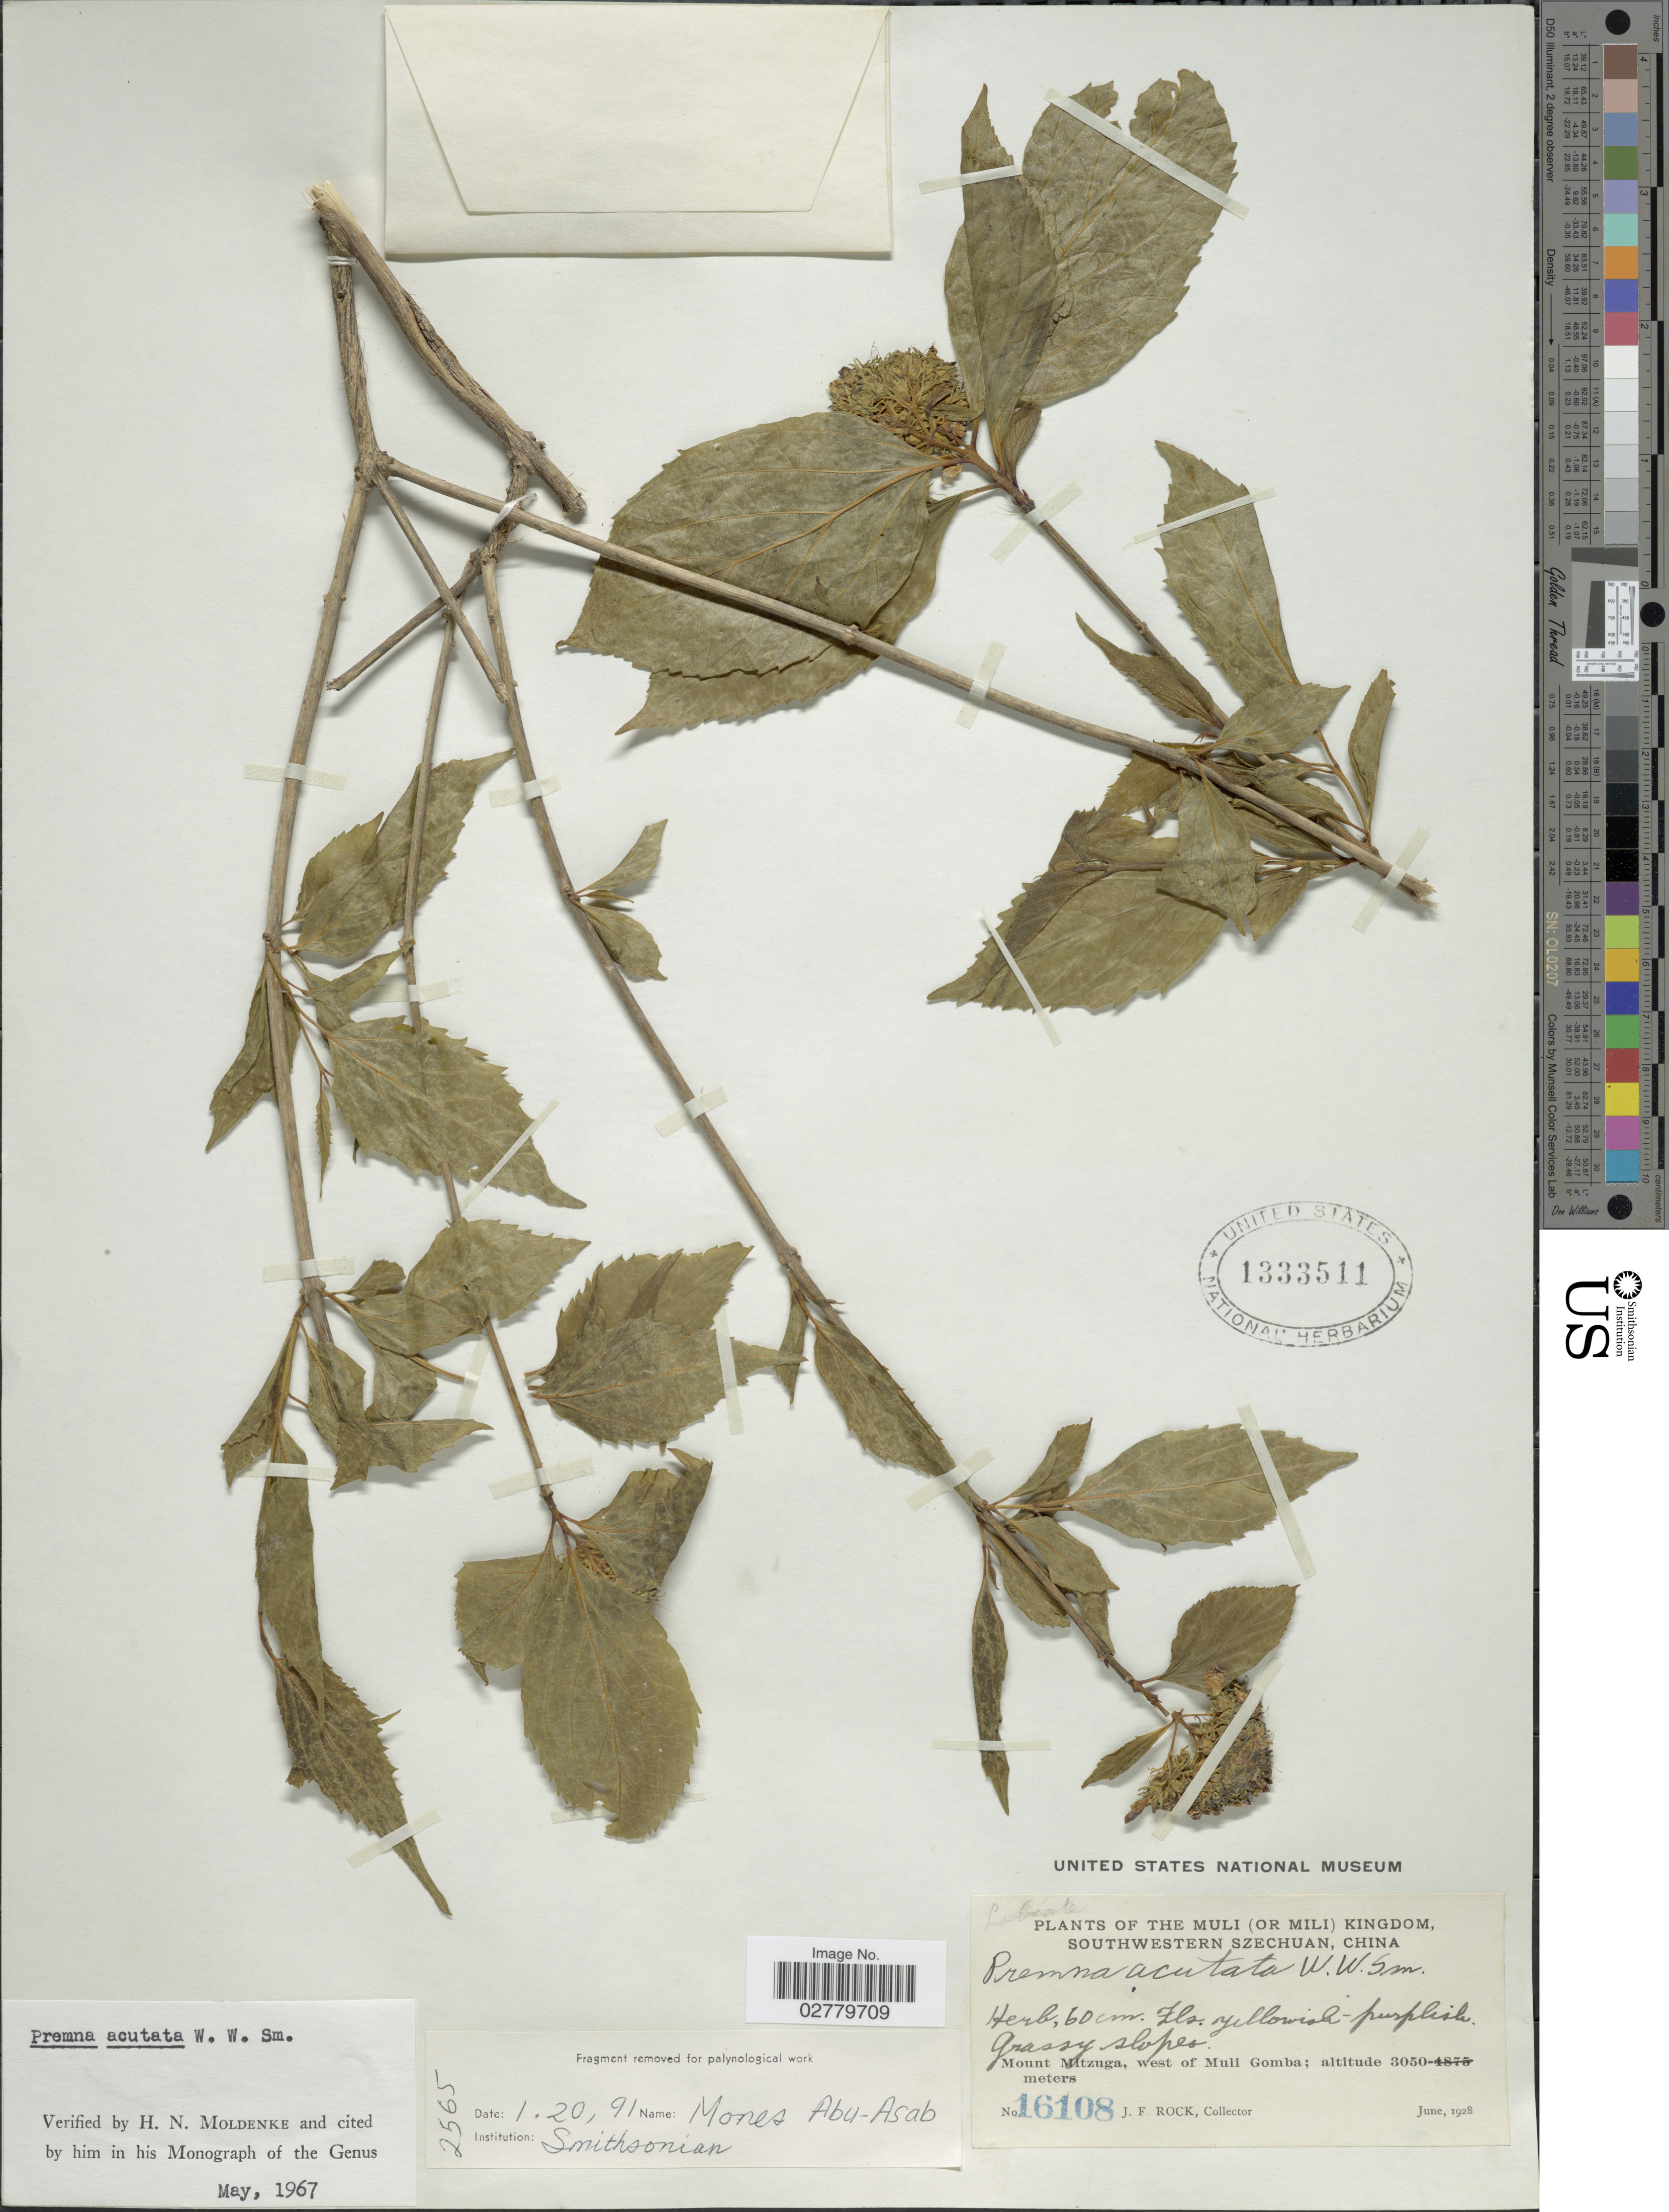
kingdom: Plantae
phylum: Tracheophyta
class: Magnoliopsida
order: Lamiales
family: Lamiaceae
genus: Premna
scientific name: Premna acutata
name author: W.W. Sm.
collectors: J. Rock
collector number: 16108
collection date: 1928-06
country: China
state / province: Sichuan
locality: The Muli (or Mili) Kingdom, southwestern Szechuan. Grassy slopes. Mount Mitzuga, west of Muli Gomba.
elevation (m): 3050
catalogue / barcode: US 1333511